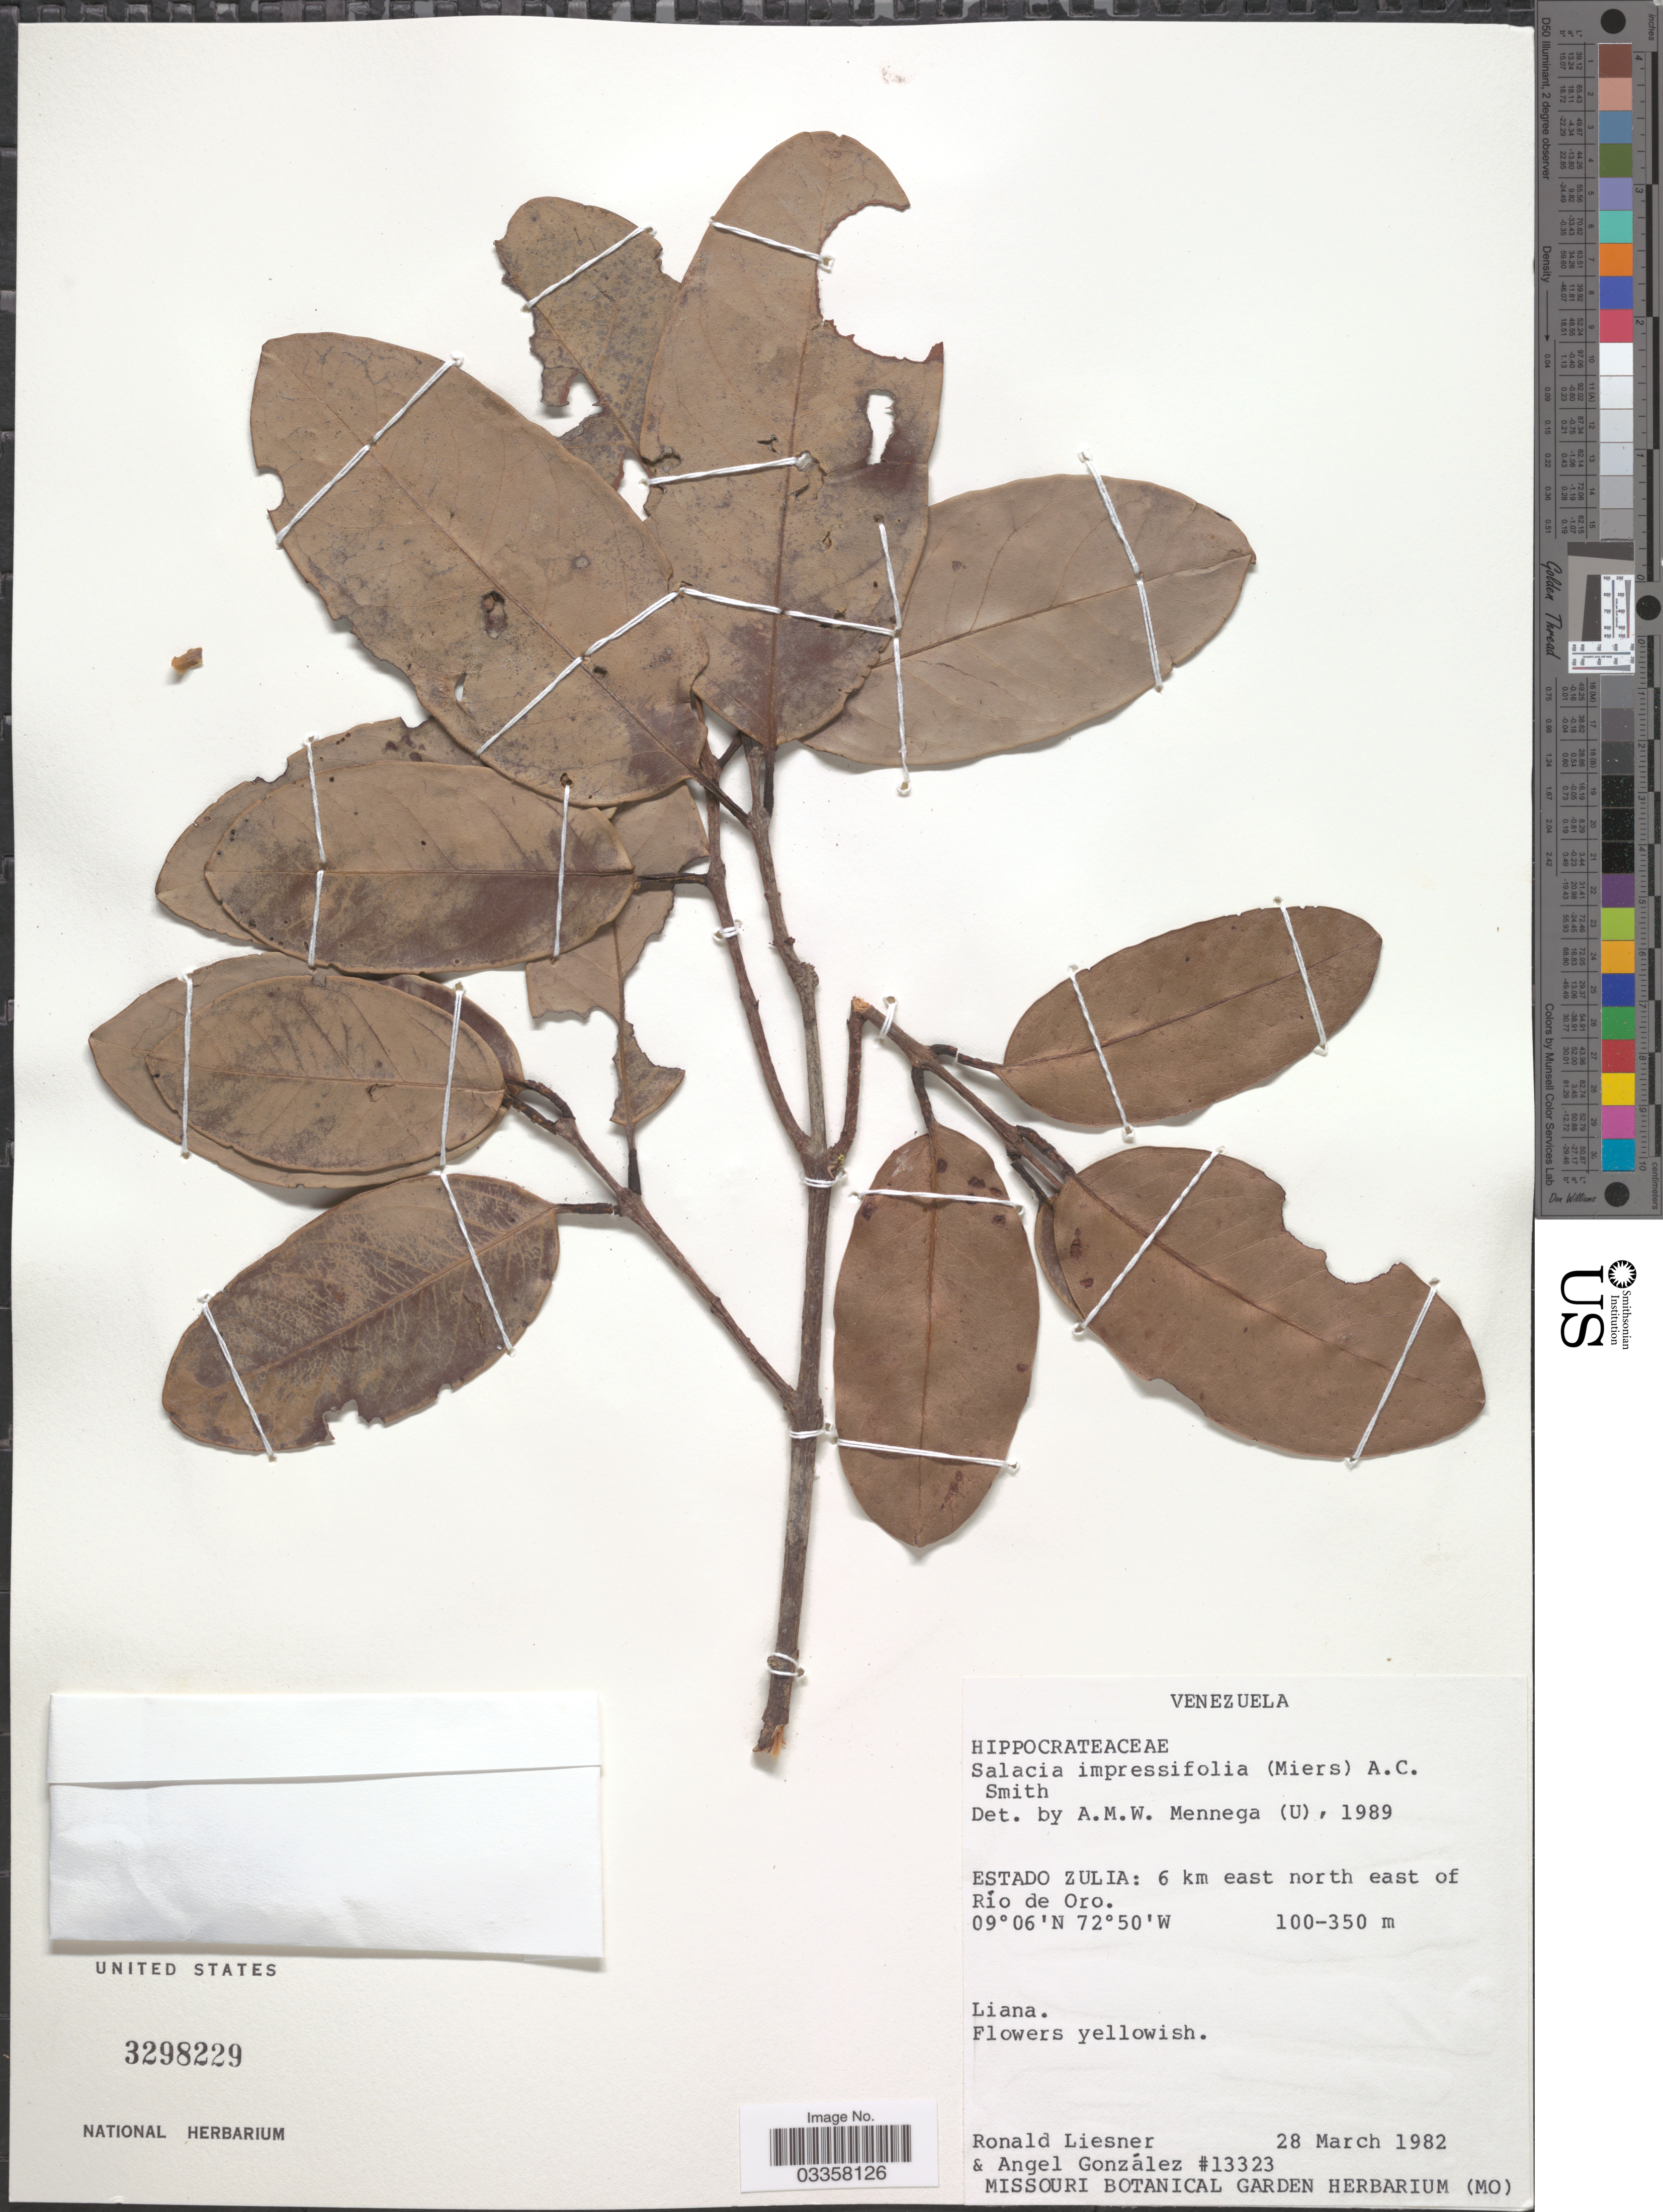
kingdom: Plantae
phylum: Tracheophyta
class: Magnoliopsida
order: Celastrales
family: Celastraceae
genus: Salacia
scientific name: Salacia impressifolia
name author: (Miers) A.C. Sm.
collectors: R. L. Liesner & A. C. González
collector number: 13323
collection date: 1982-03-28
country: Venezuela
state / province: Zulia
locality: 6 km east north east of Río de Oro.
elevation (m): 100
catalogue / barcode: US 3298229